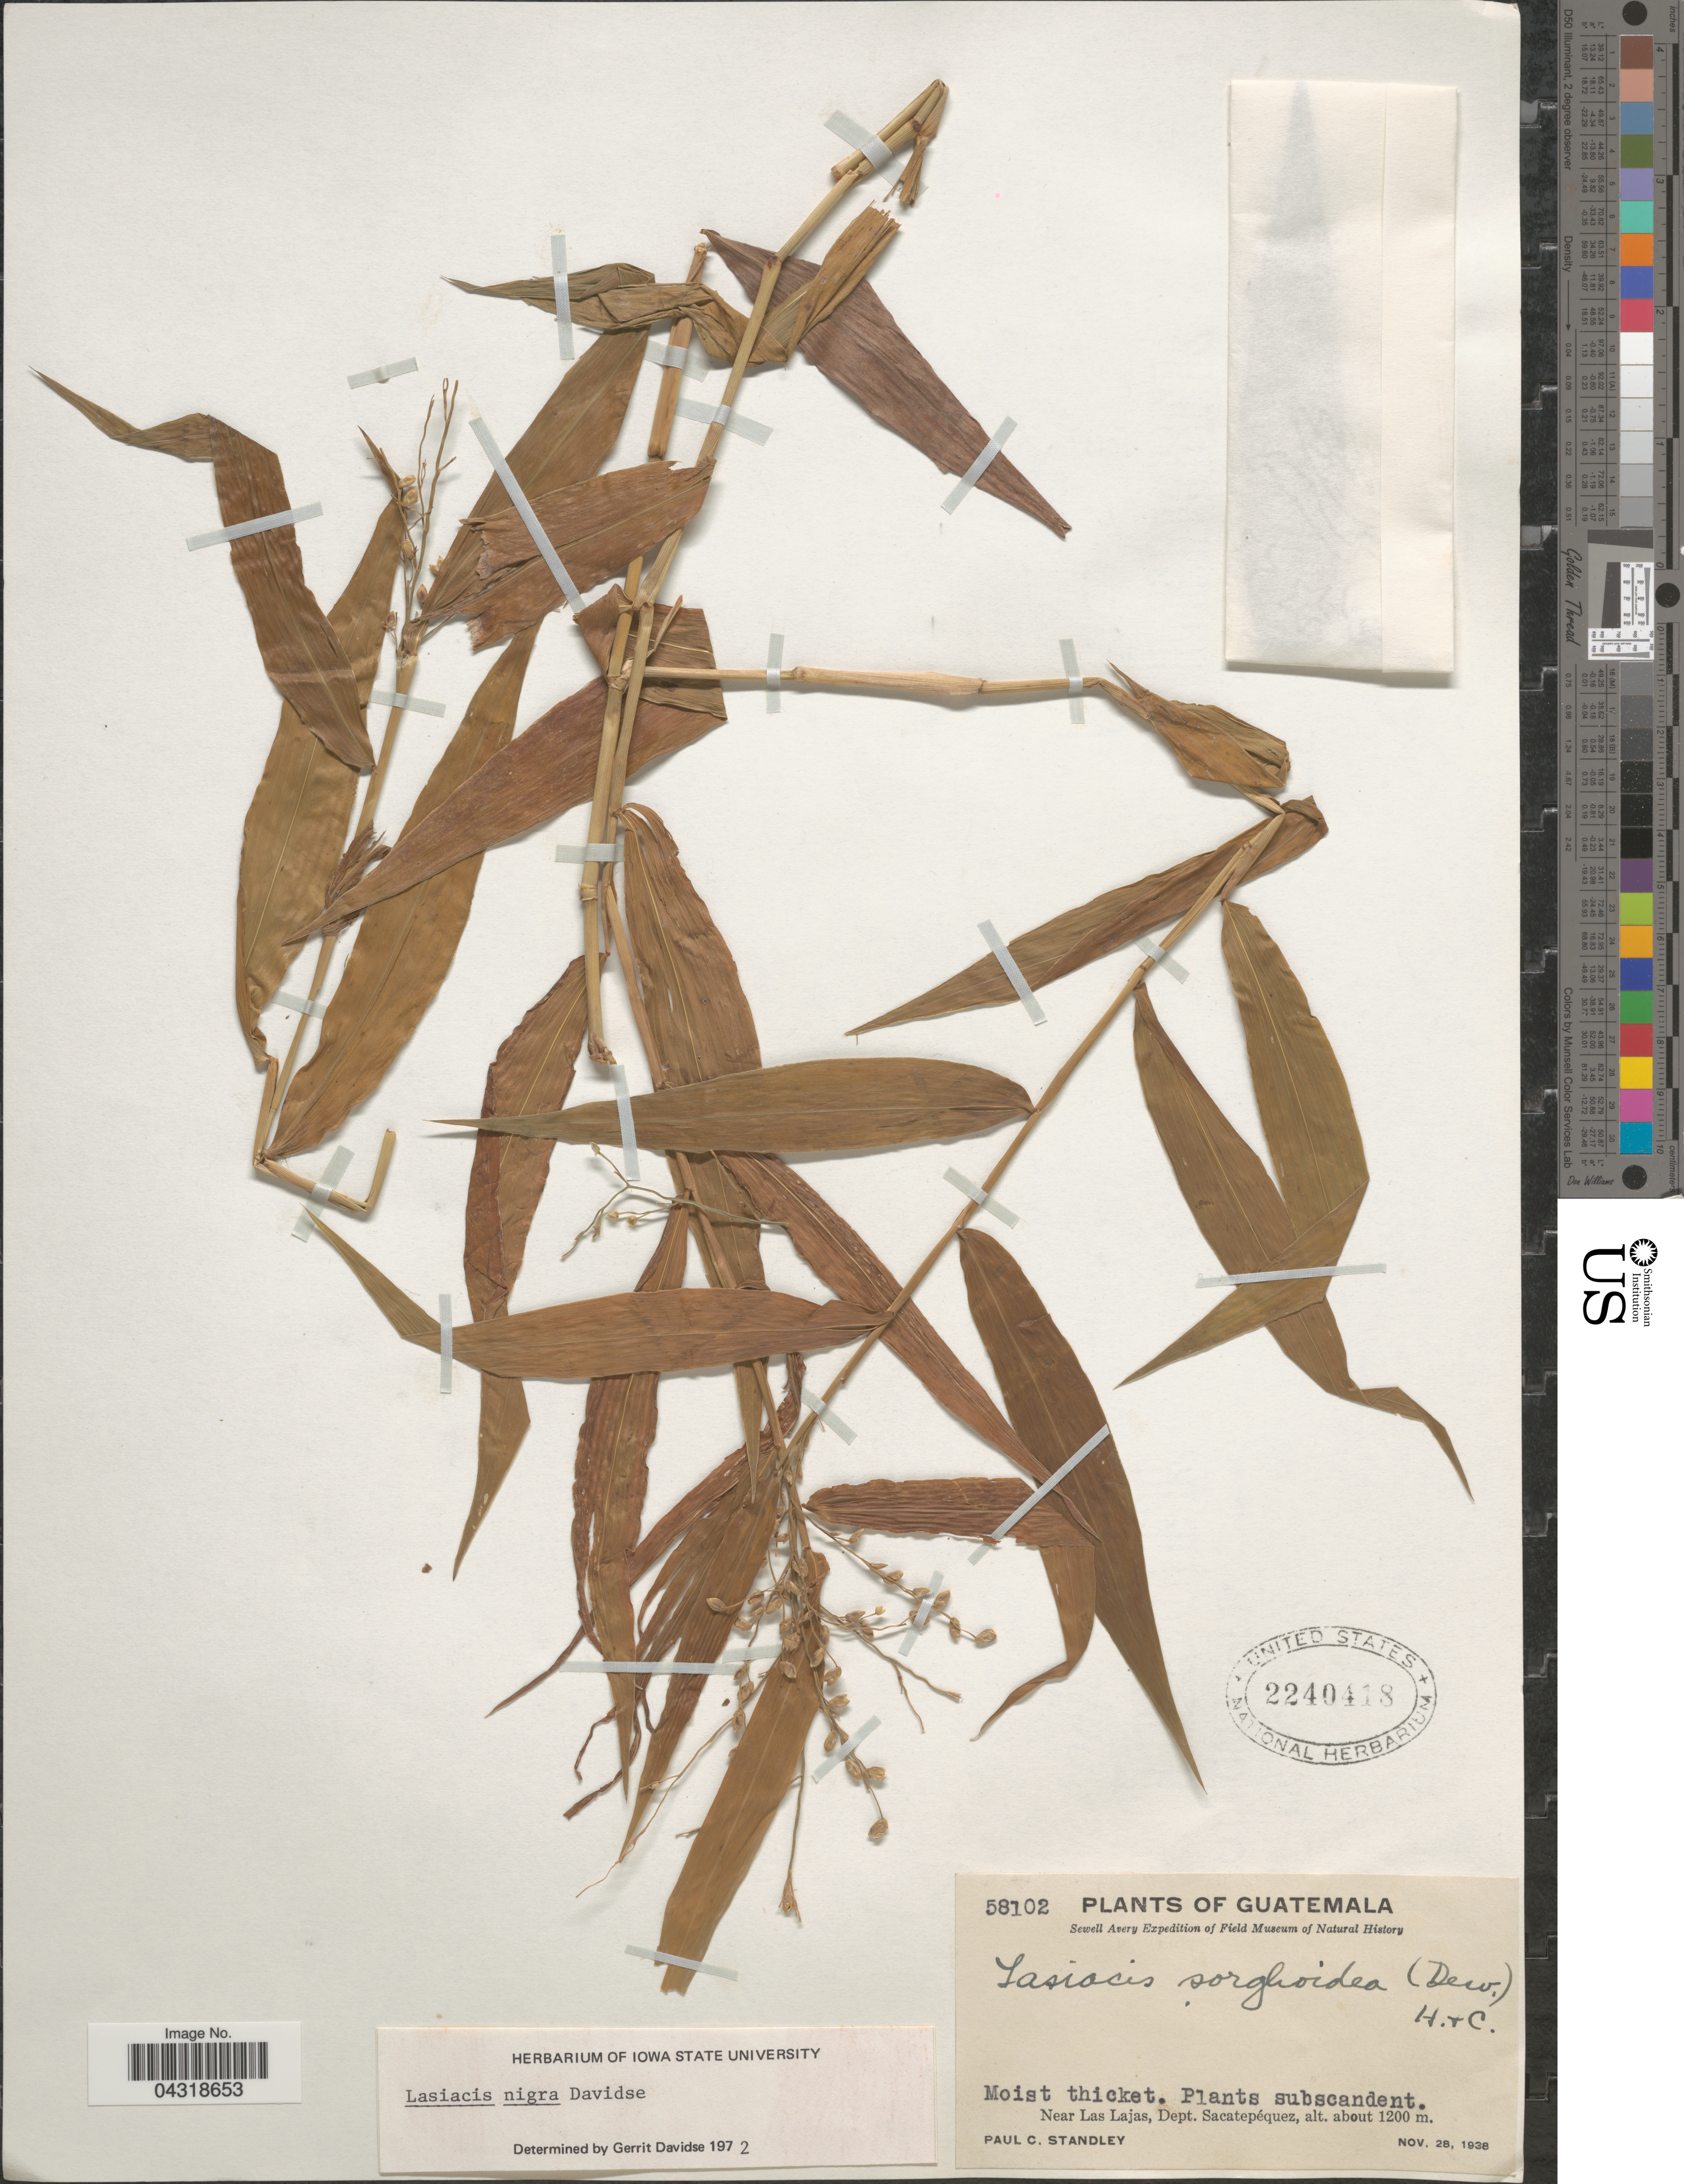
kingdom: Plantae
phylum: Tracheophyta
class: Liliopsida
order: Poales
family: Poaceae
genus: Lasiacis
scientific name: Lasiacis nigra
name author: Davidse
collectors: P. C. Standley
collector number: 58102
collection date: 1938-11-28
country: Guatemala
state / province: Sacatepequez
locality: Sewell Avery Expedition. Near Las Lajas, Dept. Sacatepéquez.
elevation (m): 1200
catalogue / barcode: US 2240418